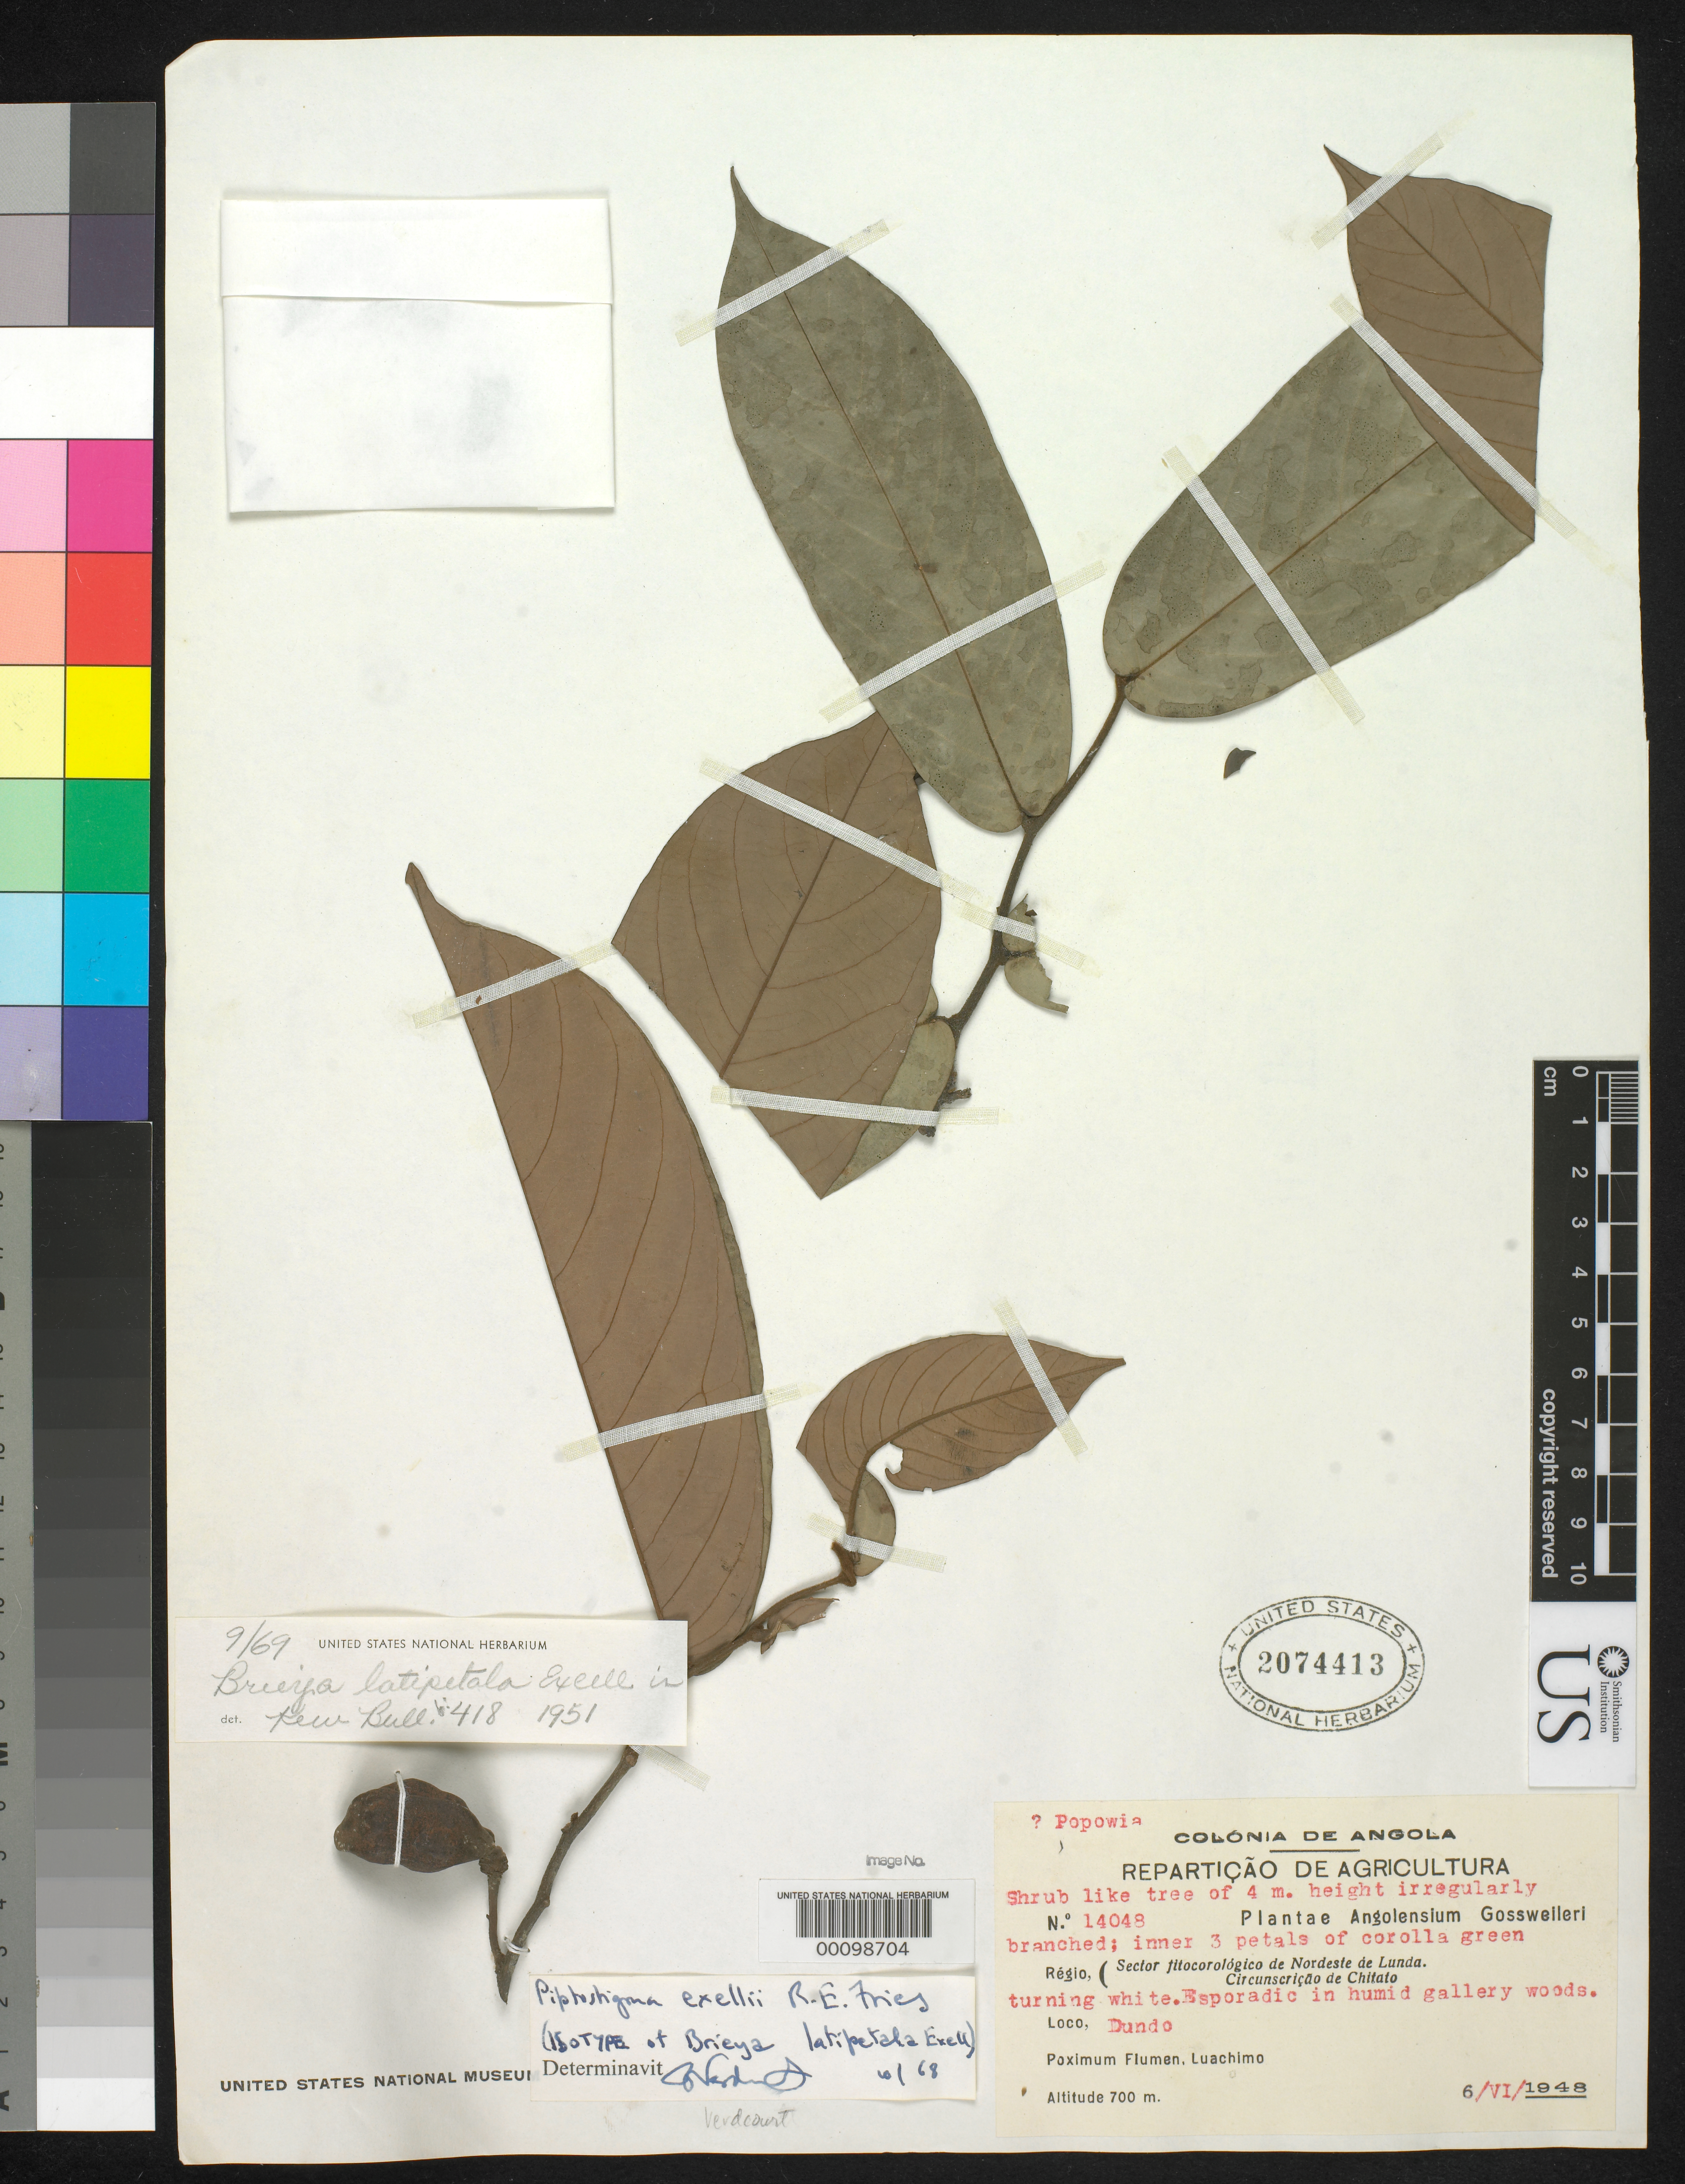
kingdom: Plantae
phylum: Tracheophyta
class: Magnoliopsida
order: Magnoliales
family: Annonaceae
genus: Brieya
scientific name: Brieya latipetala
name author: Exell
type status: Isotype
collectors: J. Gossweiler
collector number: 14048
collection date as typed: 06 Jun 1948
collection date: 1948-06-06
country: Angola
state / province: Lunda Norte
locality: Lunda Dist., Dundo, River Luachimo.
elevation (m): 700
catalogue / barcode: US 2074413